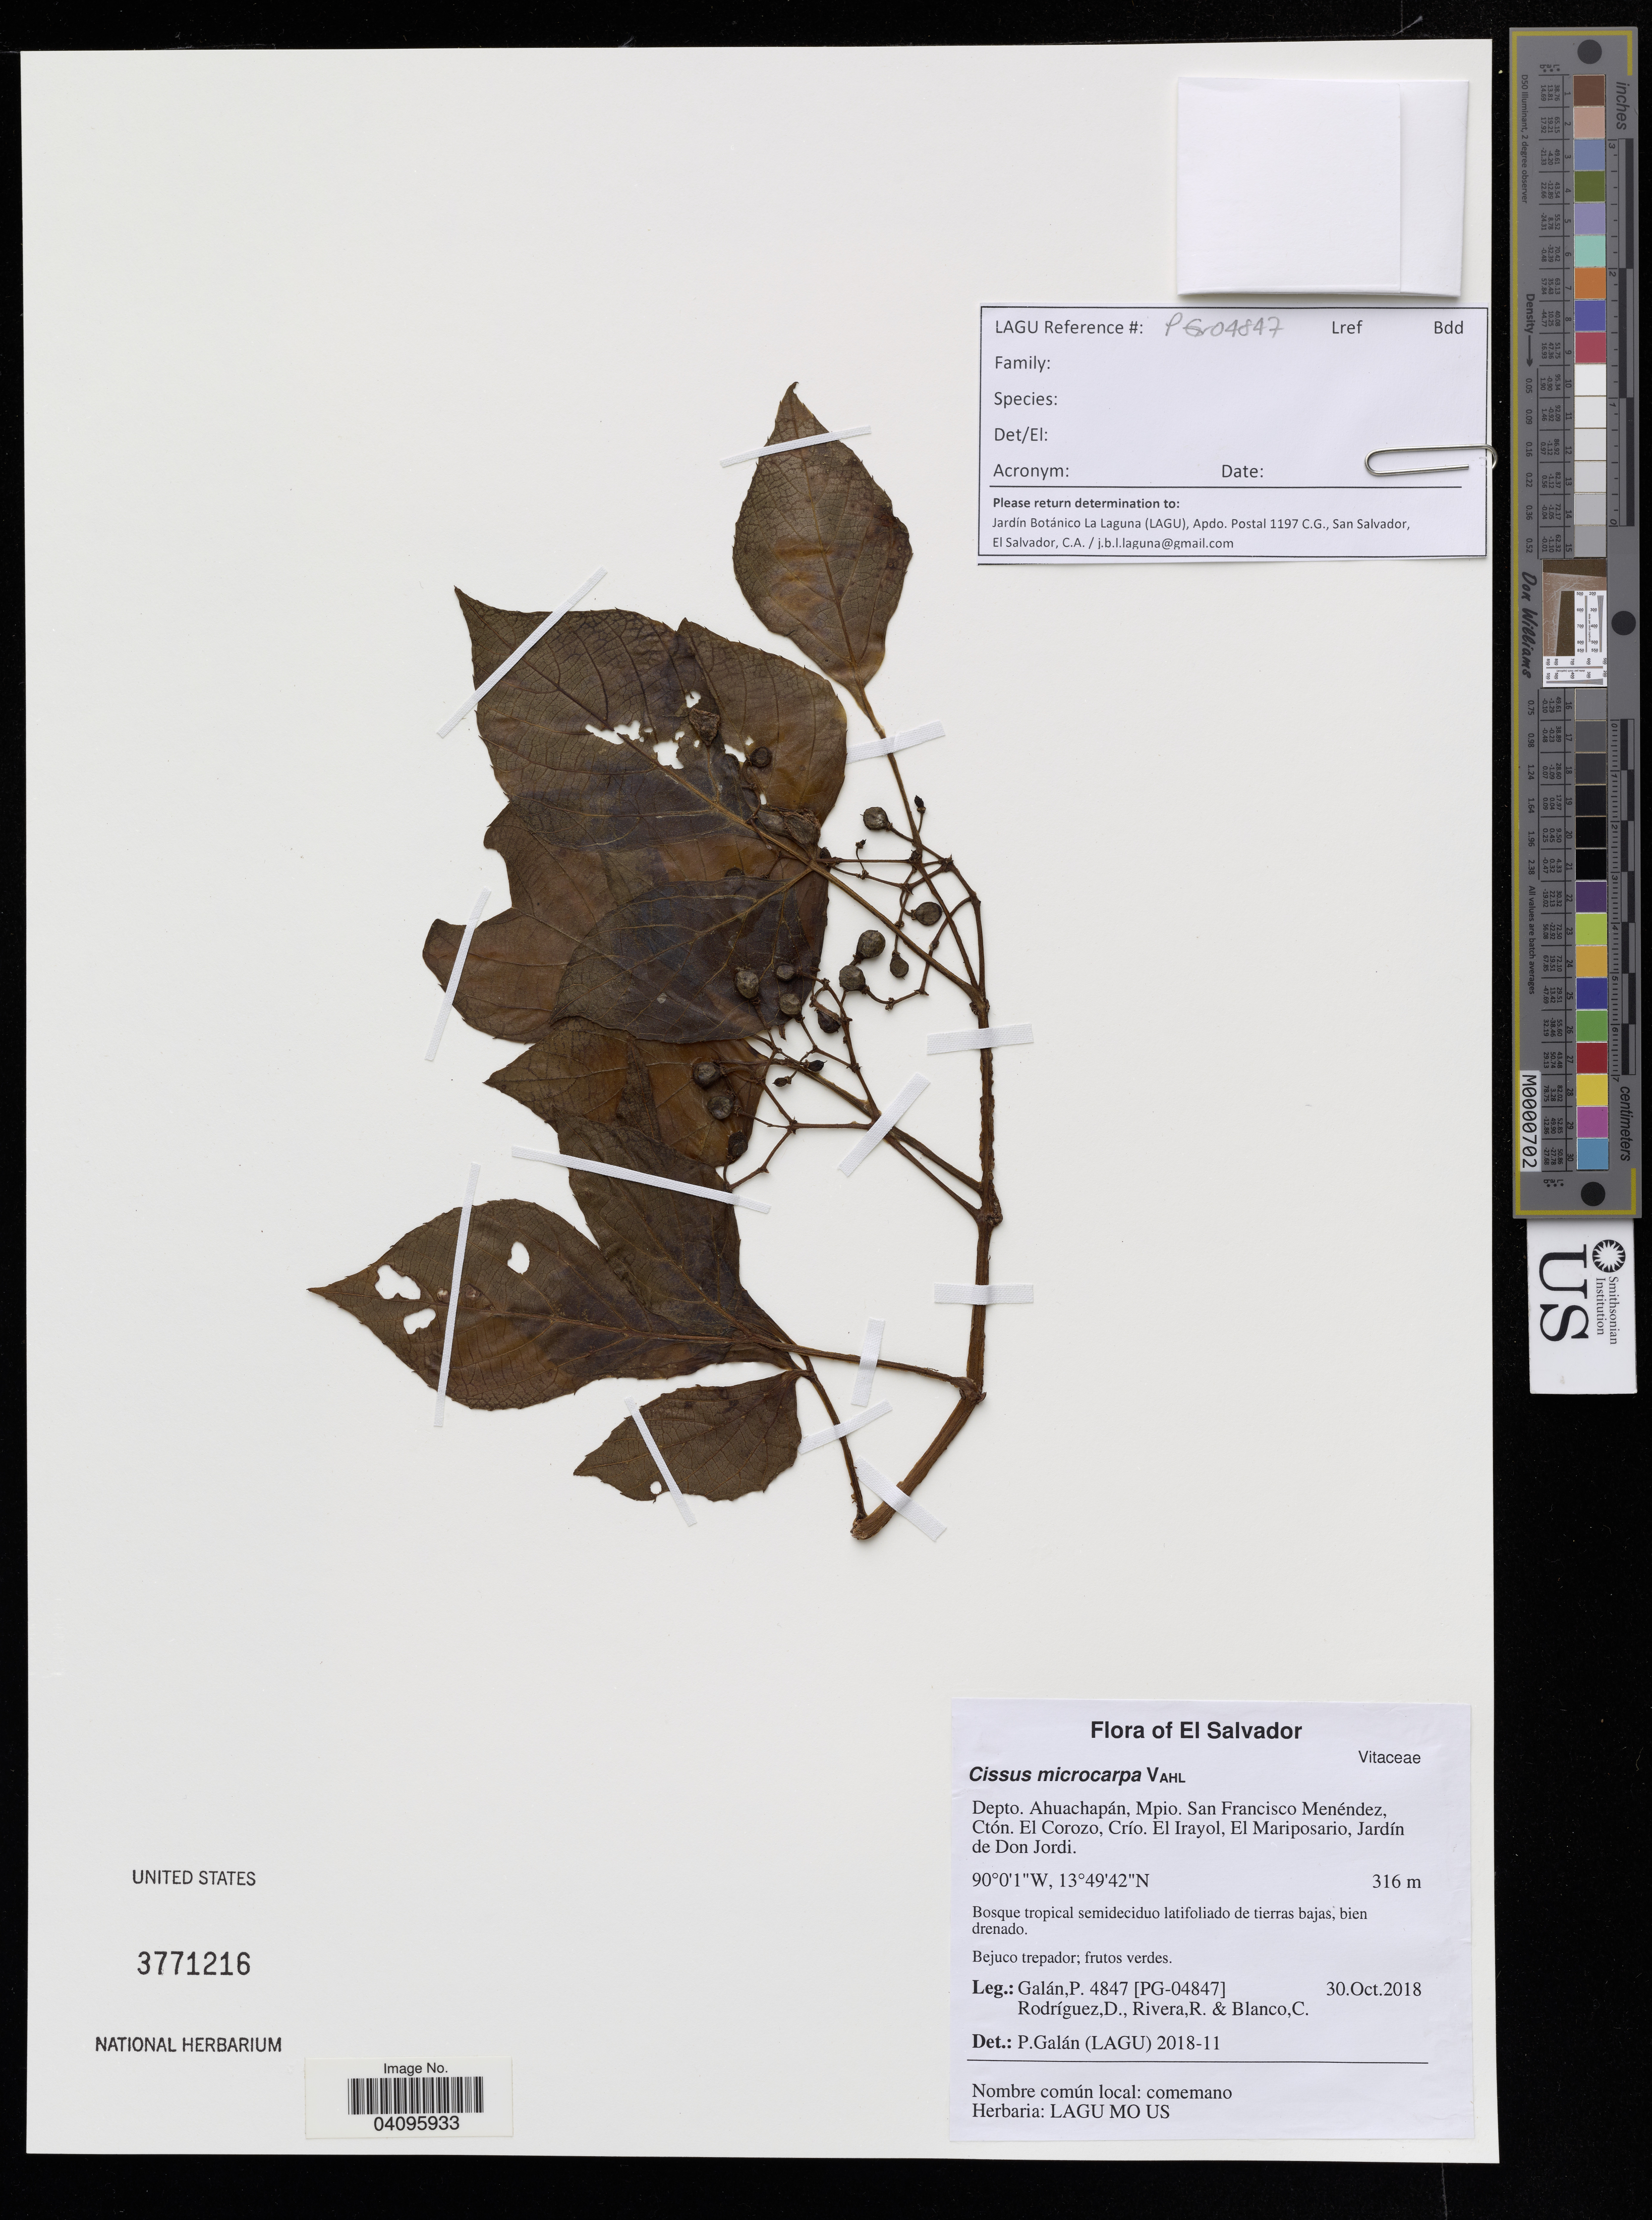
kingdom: Plantae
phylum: Tracheophyta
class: Magnoliopsida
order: Vitales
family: Vitaceae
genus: Cissus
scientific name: Cissus microcarpa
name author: Vahl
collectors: P. Galan, D. Rodriguez, P. Rivera & C. Blanco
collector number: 4847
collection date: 2018-10-30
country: El Salvador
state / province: Ahuachapan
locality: Mpio. San Francisco Menéndez, Ctón. El Corozo, Crío. El Irayol, El Mariposario, Jardín de Don Jordi.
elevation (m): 316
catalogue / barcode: US 3771216